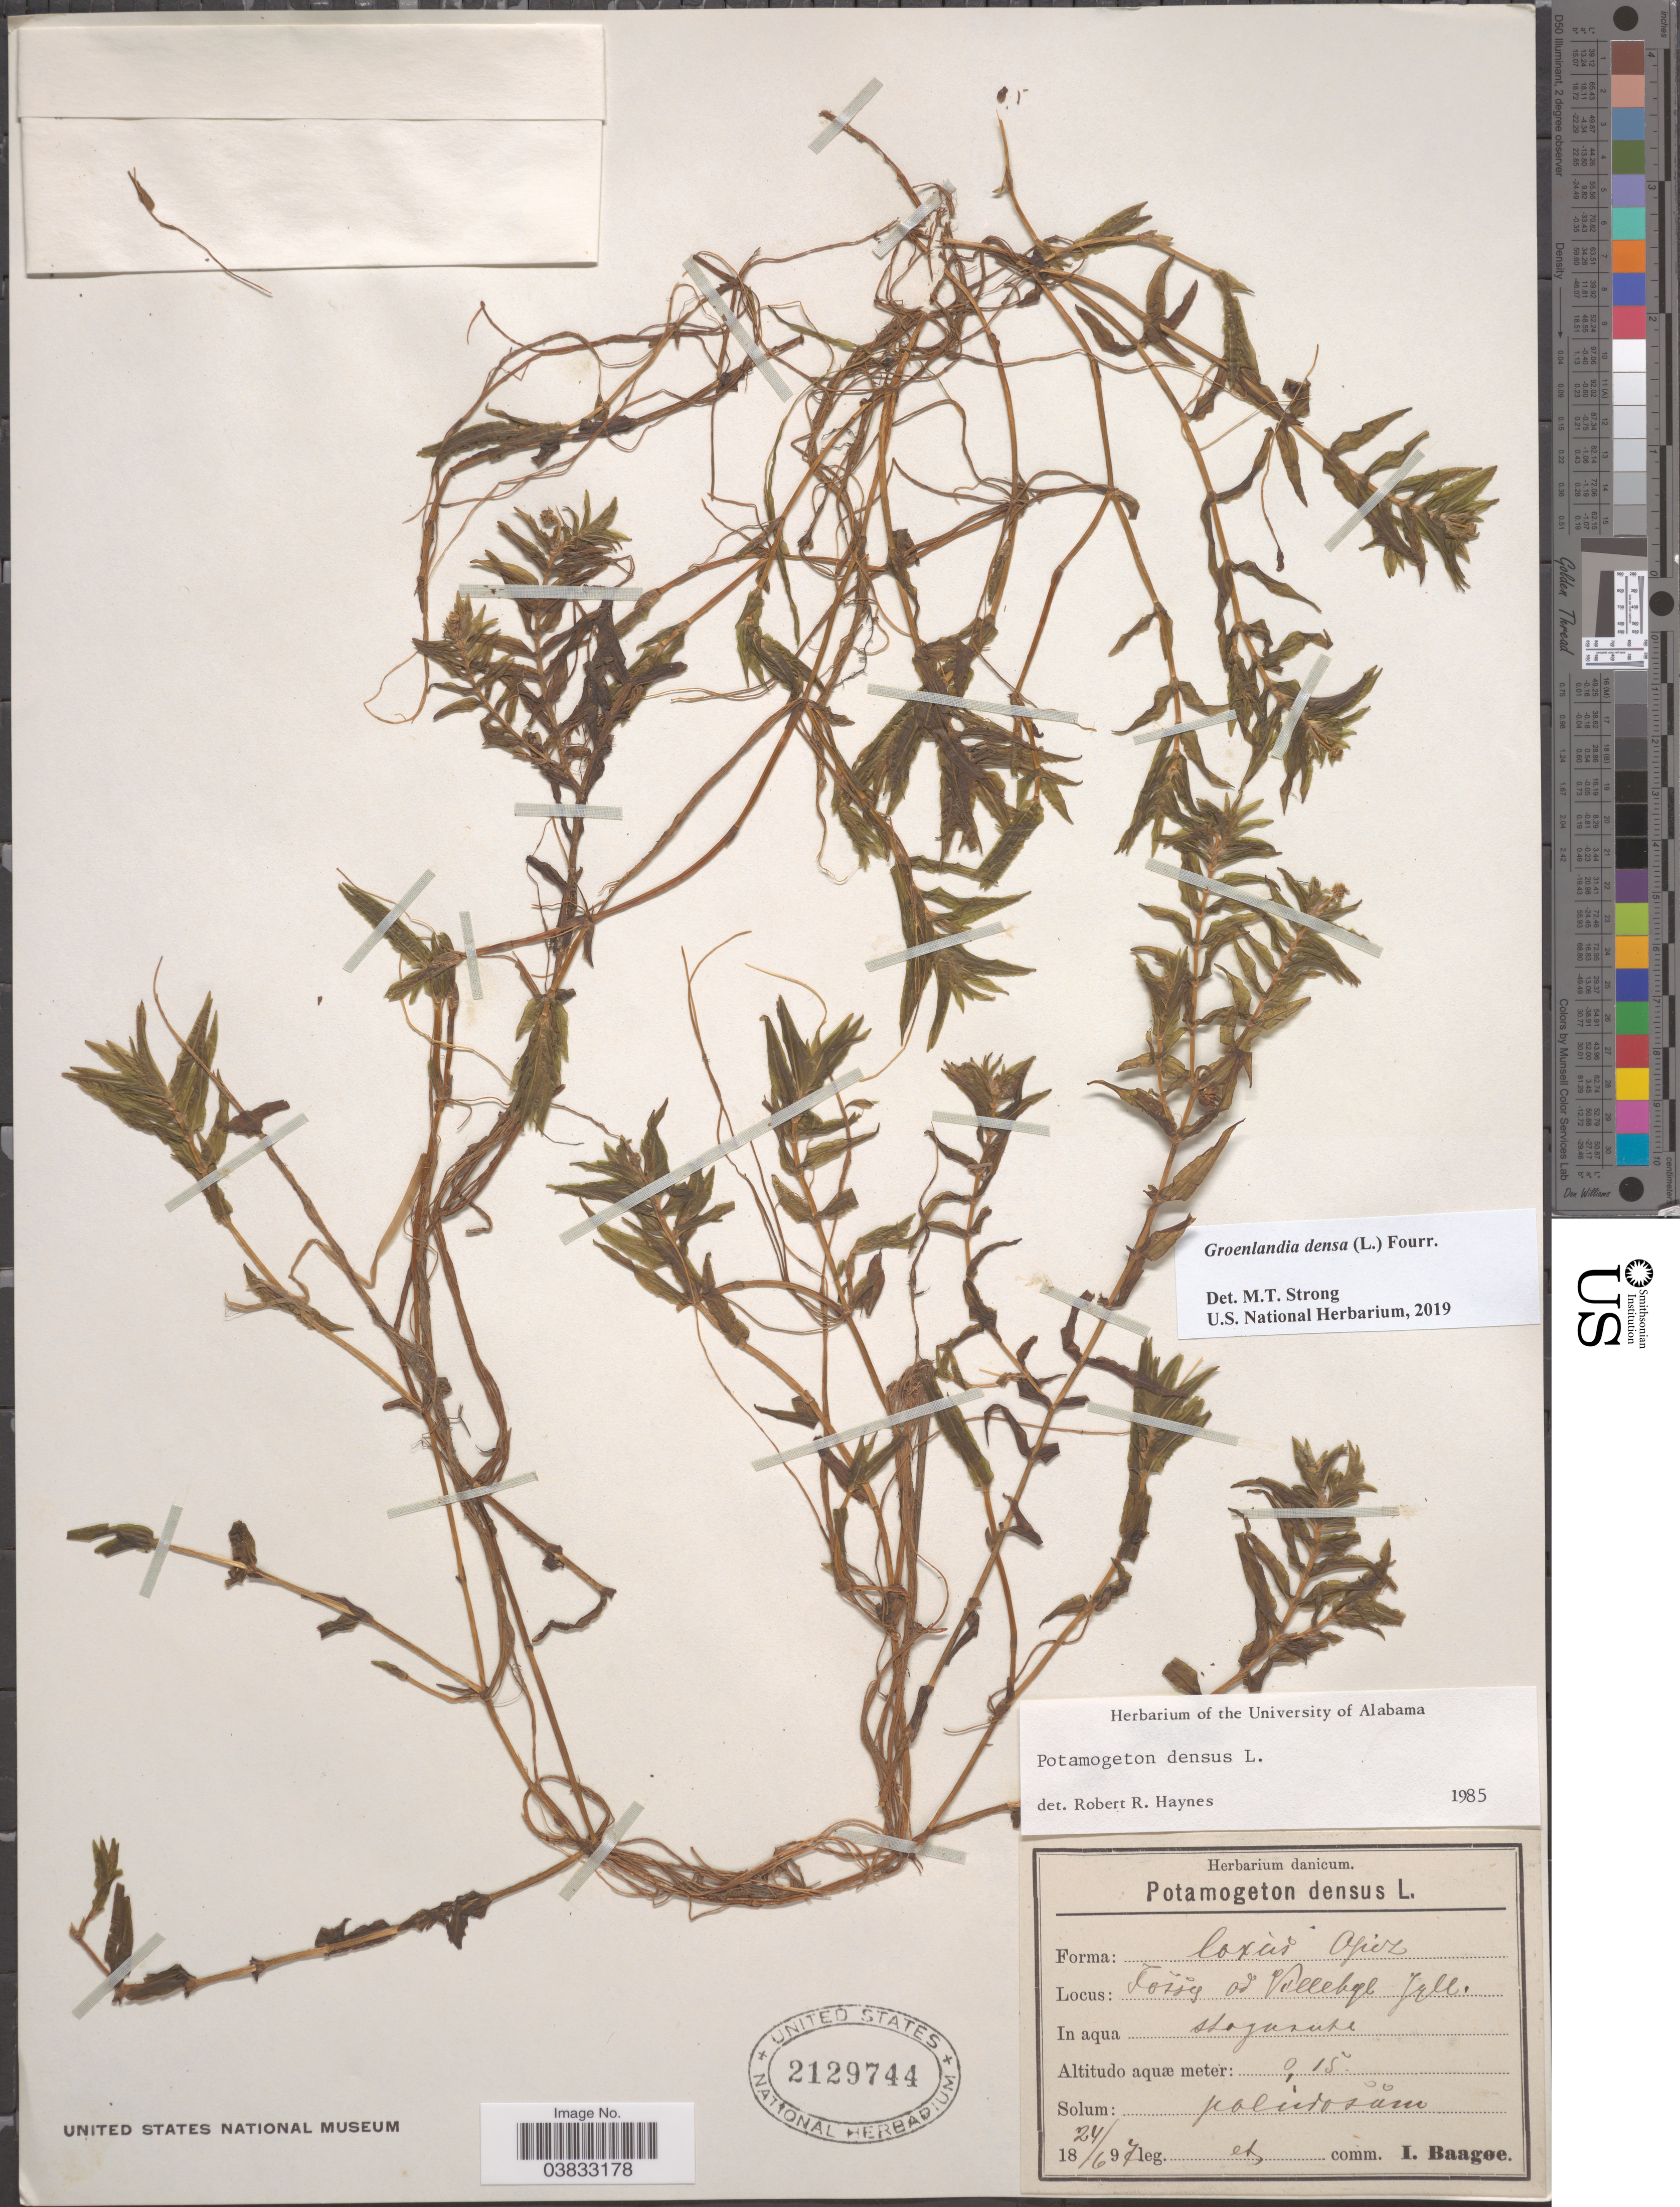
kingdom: Plantae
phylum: Tracheophyta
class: Liliopsida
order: Alismatales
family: Potamogetonaceae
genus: Groenlandia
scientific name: Groenlandia densa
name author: Fourr.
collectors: Ex herb. Danicum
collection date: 1897-06-24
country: Denmark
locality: Fosses ad Villekyl Jell.[interpreted]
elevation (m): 0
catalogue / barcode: US 2129744